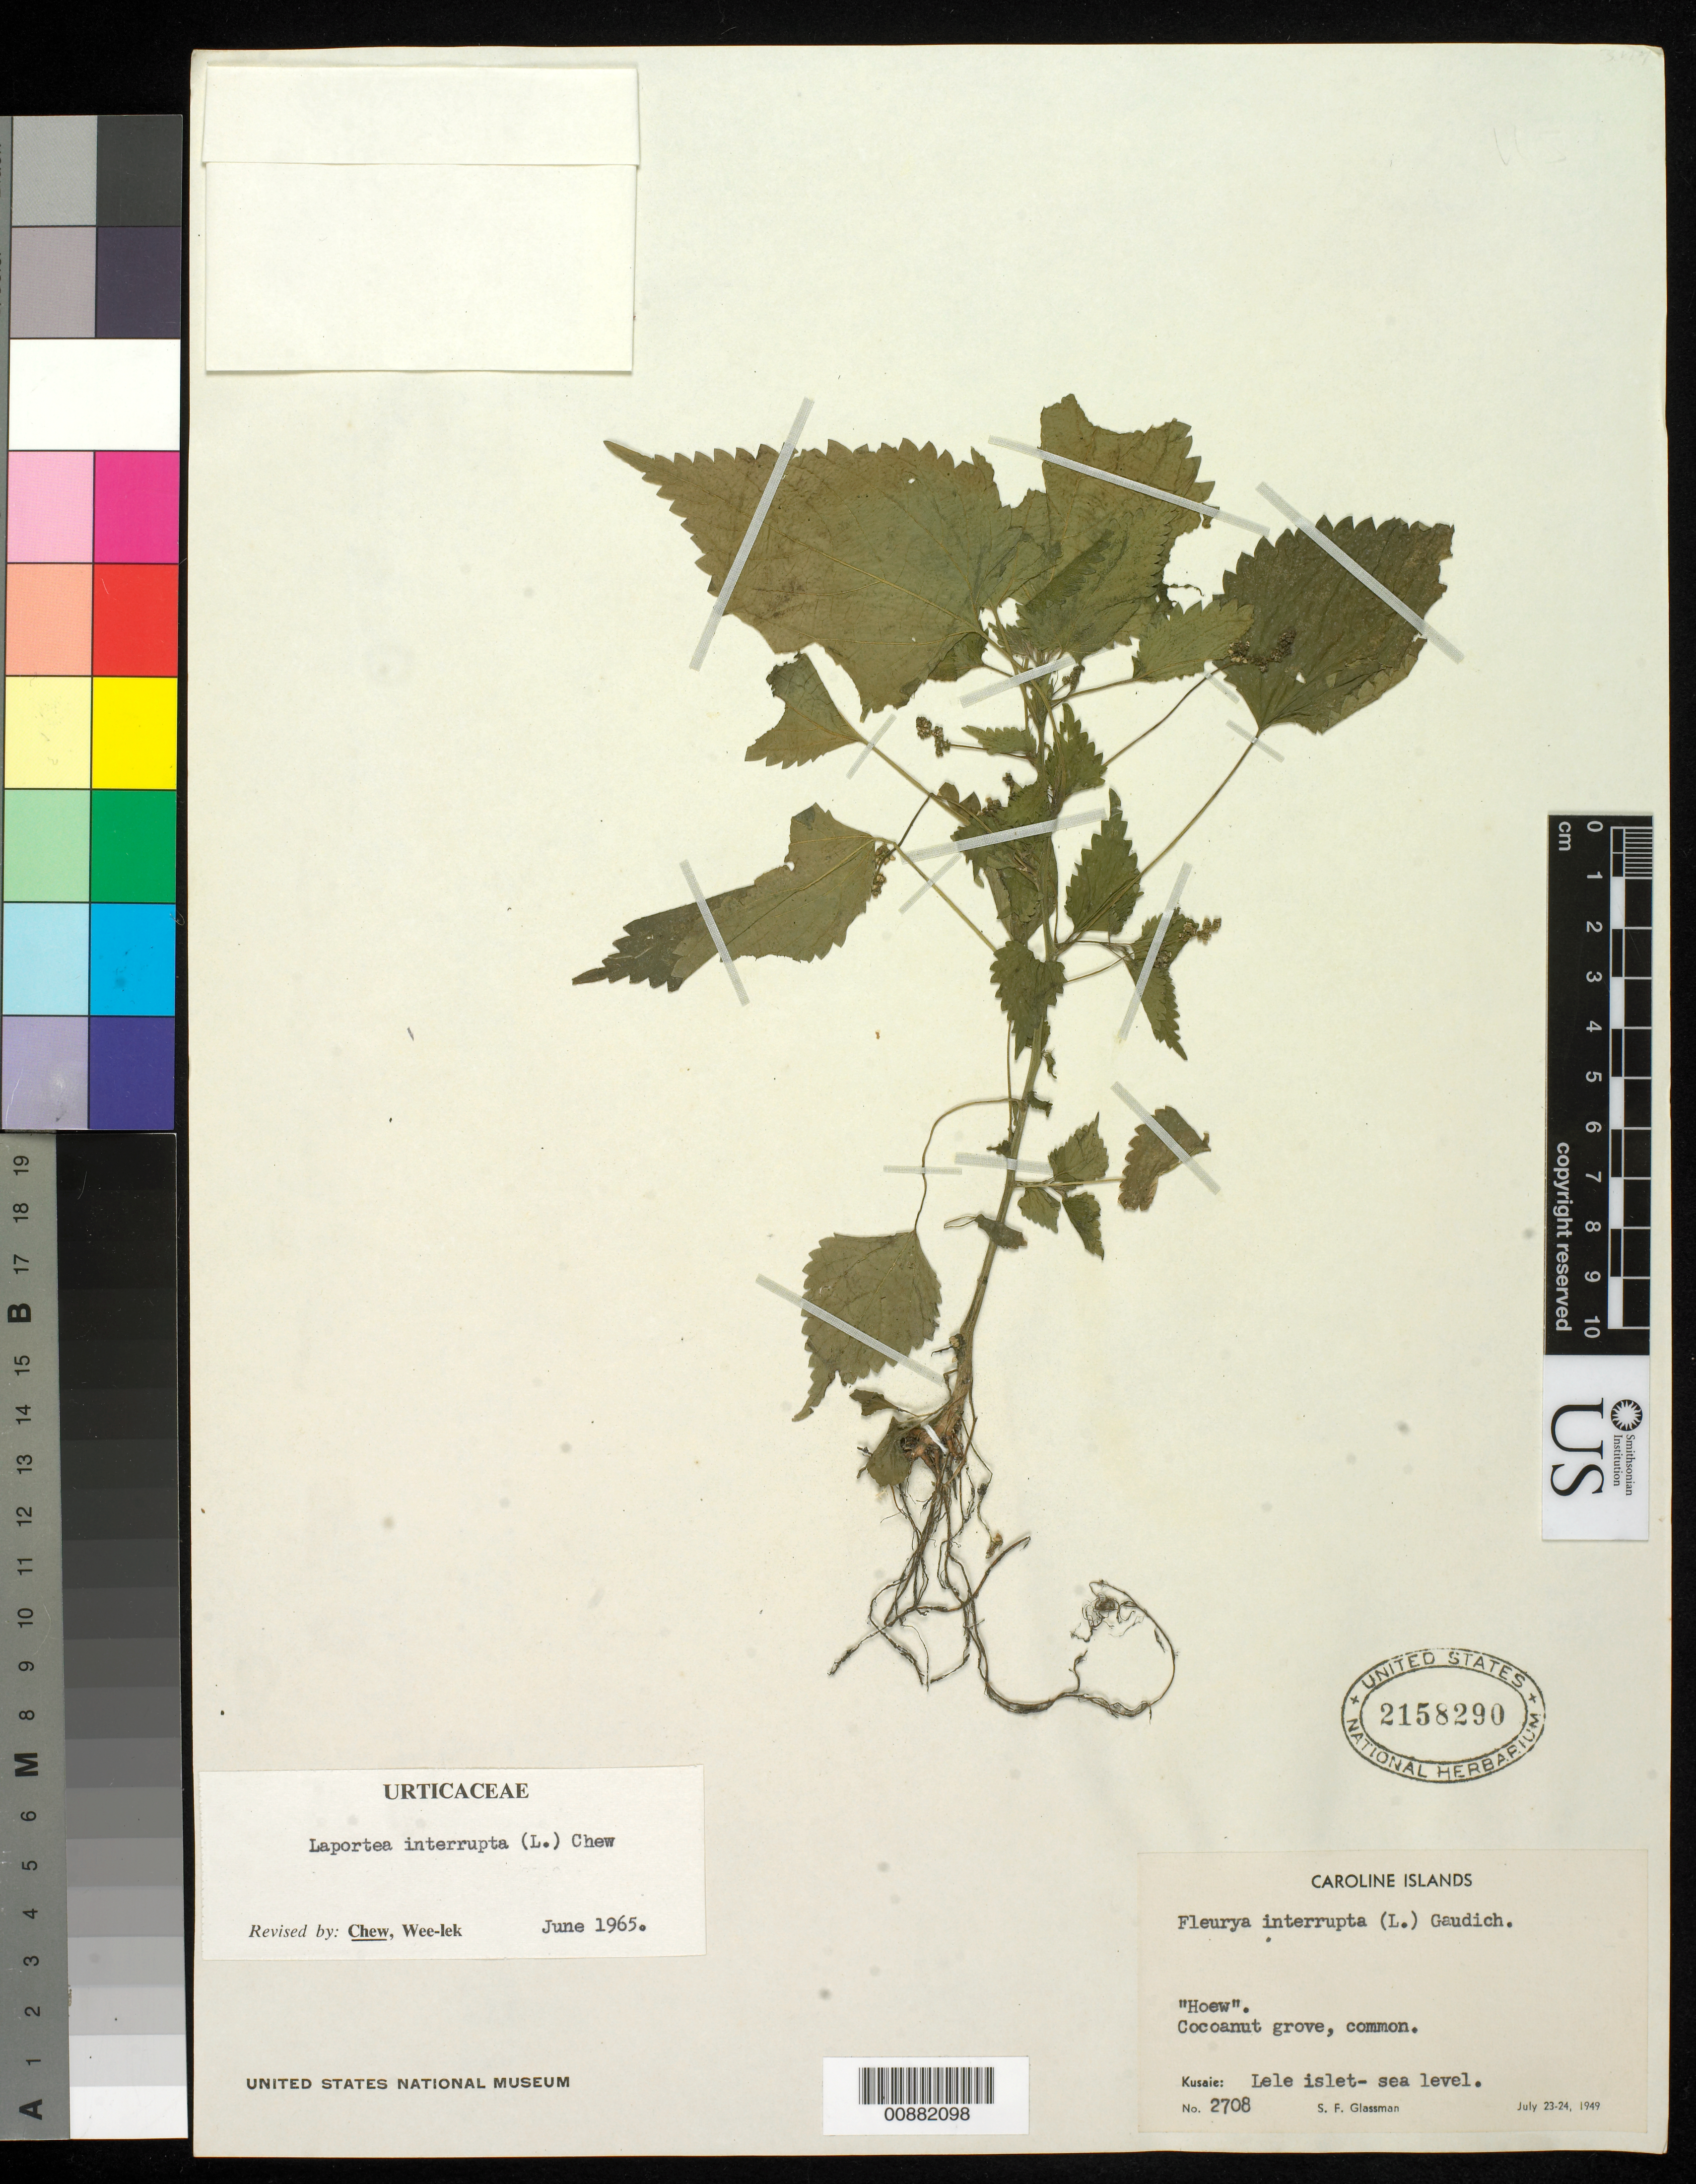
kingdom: Plantae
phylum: Tracheophyta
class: Magnoliopsida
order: Rosales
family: Urticaceae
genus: Laportea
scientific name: Laportea interrupta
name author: (L.) Chew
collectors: S. F. Glassman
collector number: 2708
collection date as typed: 23 Jul 1949 to 24 Jul 1949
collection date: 1949-07-23/1949-07-24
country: Micronesia, Federated States of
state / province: Kosrae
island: Kosrae [Kusaie]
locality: Lele islet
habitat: coconut grove, common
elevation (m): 0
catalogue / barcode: US 2158290